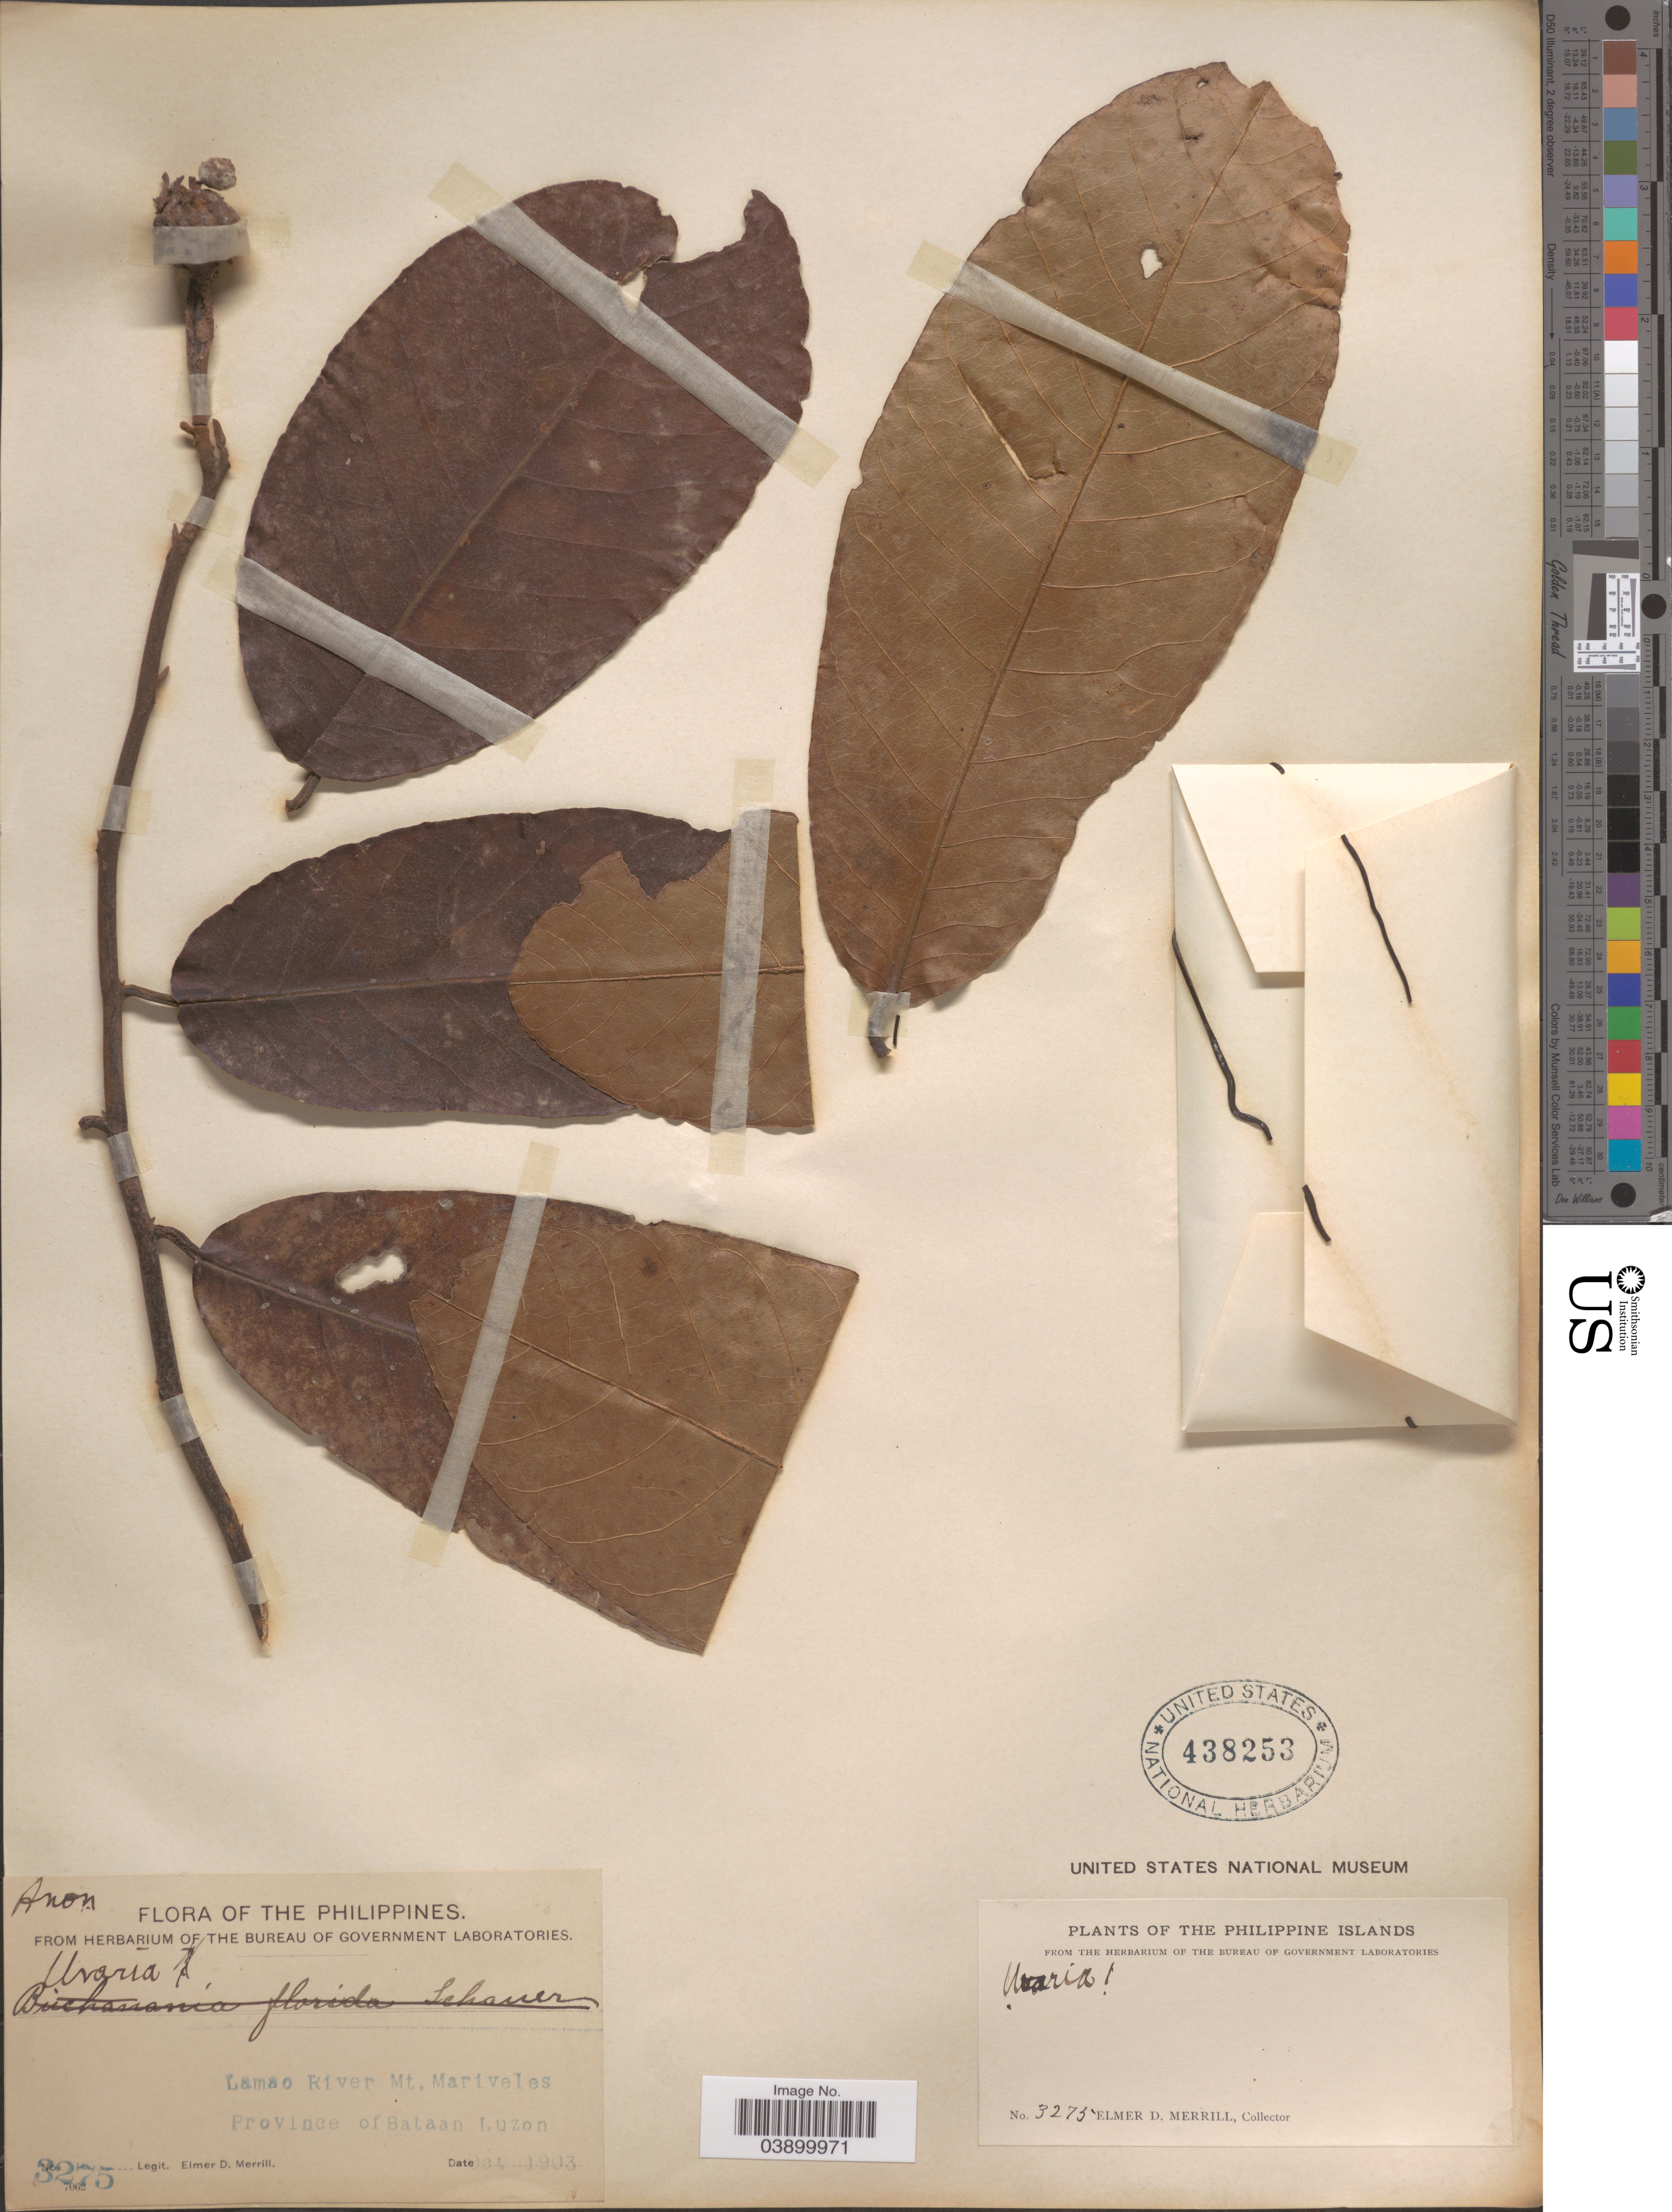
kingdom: Plantae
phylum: Tracheophyta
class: Magnoliopsida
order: Magnoliales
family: Annonaceae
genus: Uvaria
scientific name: Uvaria sp.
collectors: E. D. Merrill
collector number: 3275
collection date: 1903-12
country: Philippines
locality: Philippine Islands. Lamao River Mt. Mariveles. Province of Bataan. Luzon.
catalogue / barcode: US 438253